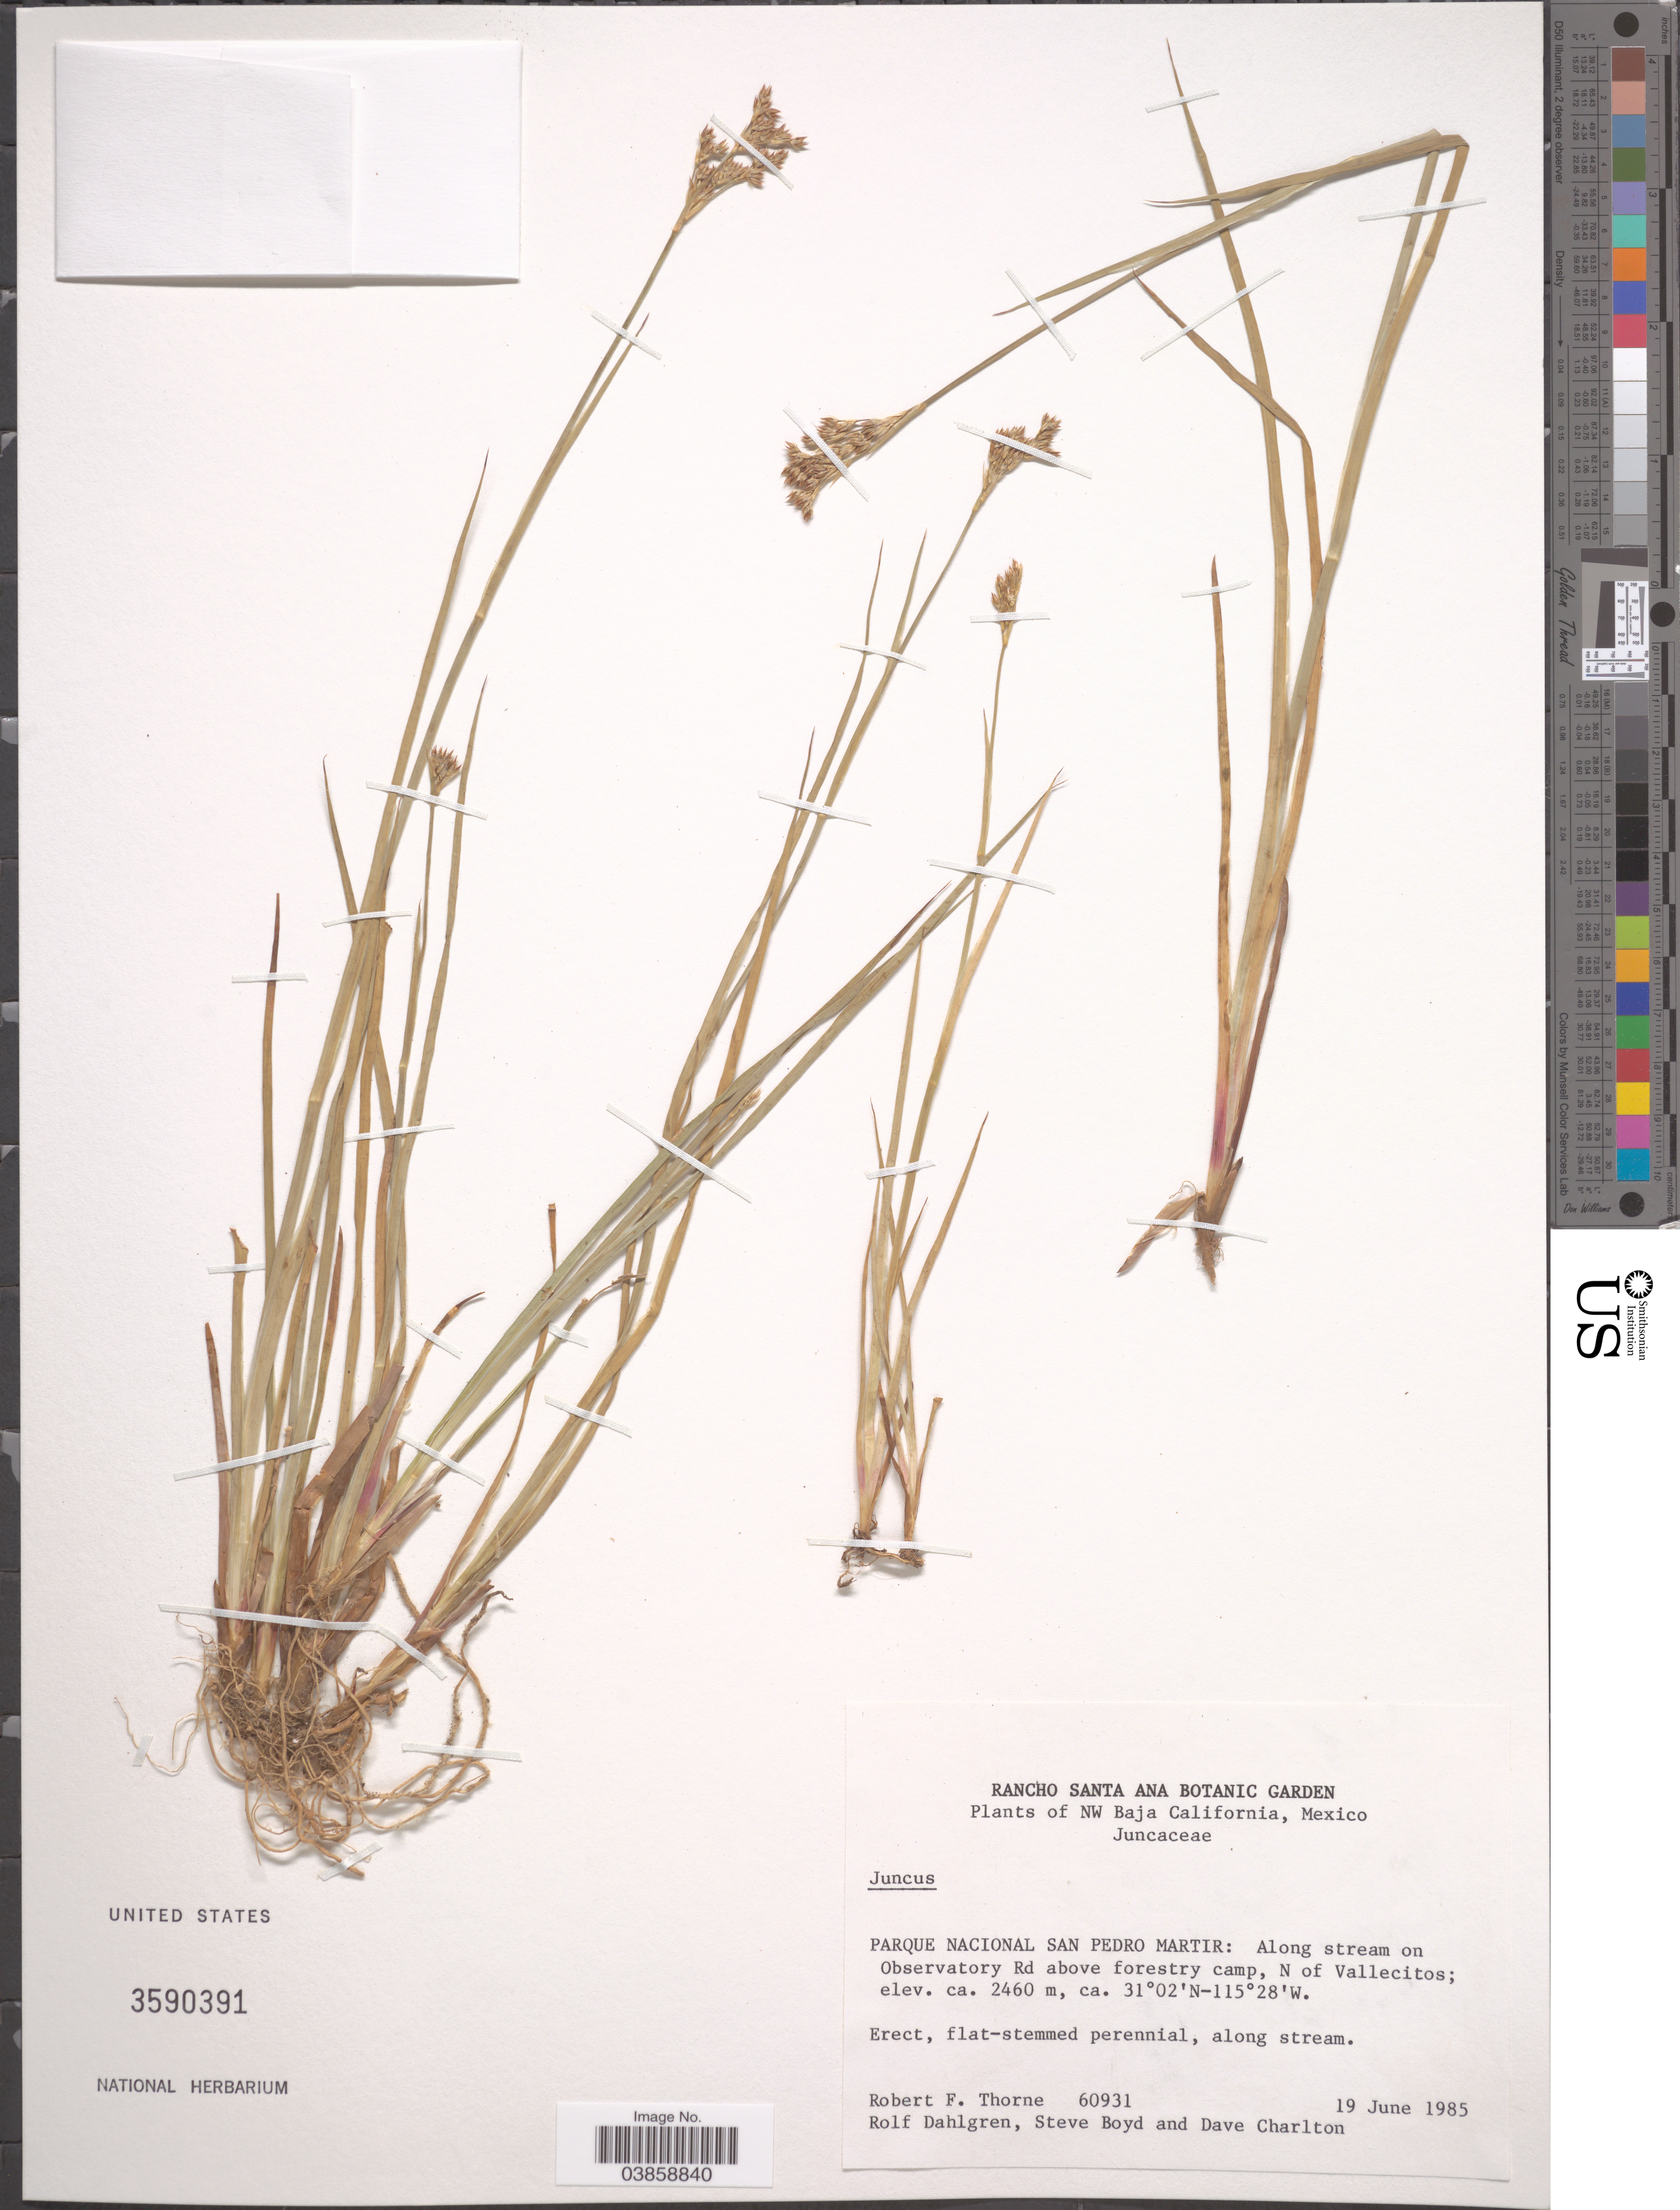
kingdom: Plantae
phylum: Tracheophyta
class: Liliopsida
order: Poales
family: Juncaceae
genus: Juncus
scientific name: Juncus sp.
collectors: R. F. Thorne, R. Dahlgren, S. Boyd & D. Charlton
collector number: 60931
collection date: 1985-06-19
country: Mexico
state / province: Baja California Norte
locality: NW Baja California. Parque Nacional San Pedro Martir: Along stream on Observatory Rd above forestry camp, N of Vallecitos.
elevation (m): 2460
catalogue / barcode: US 3590391